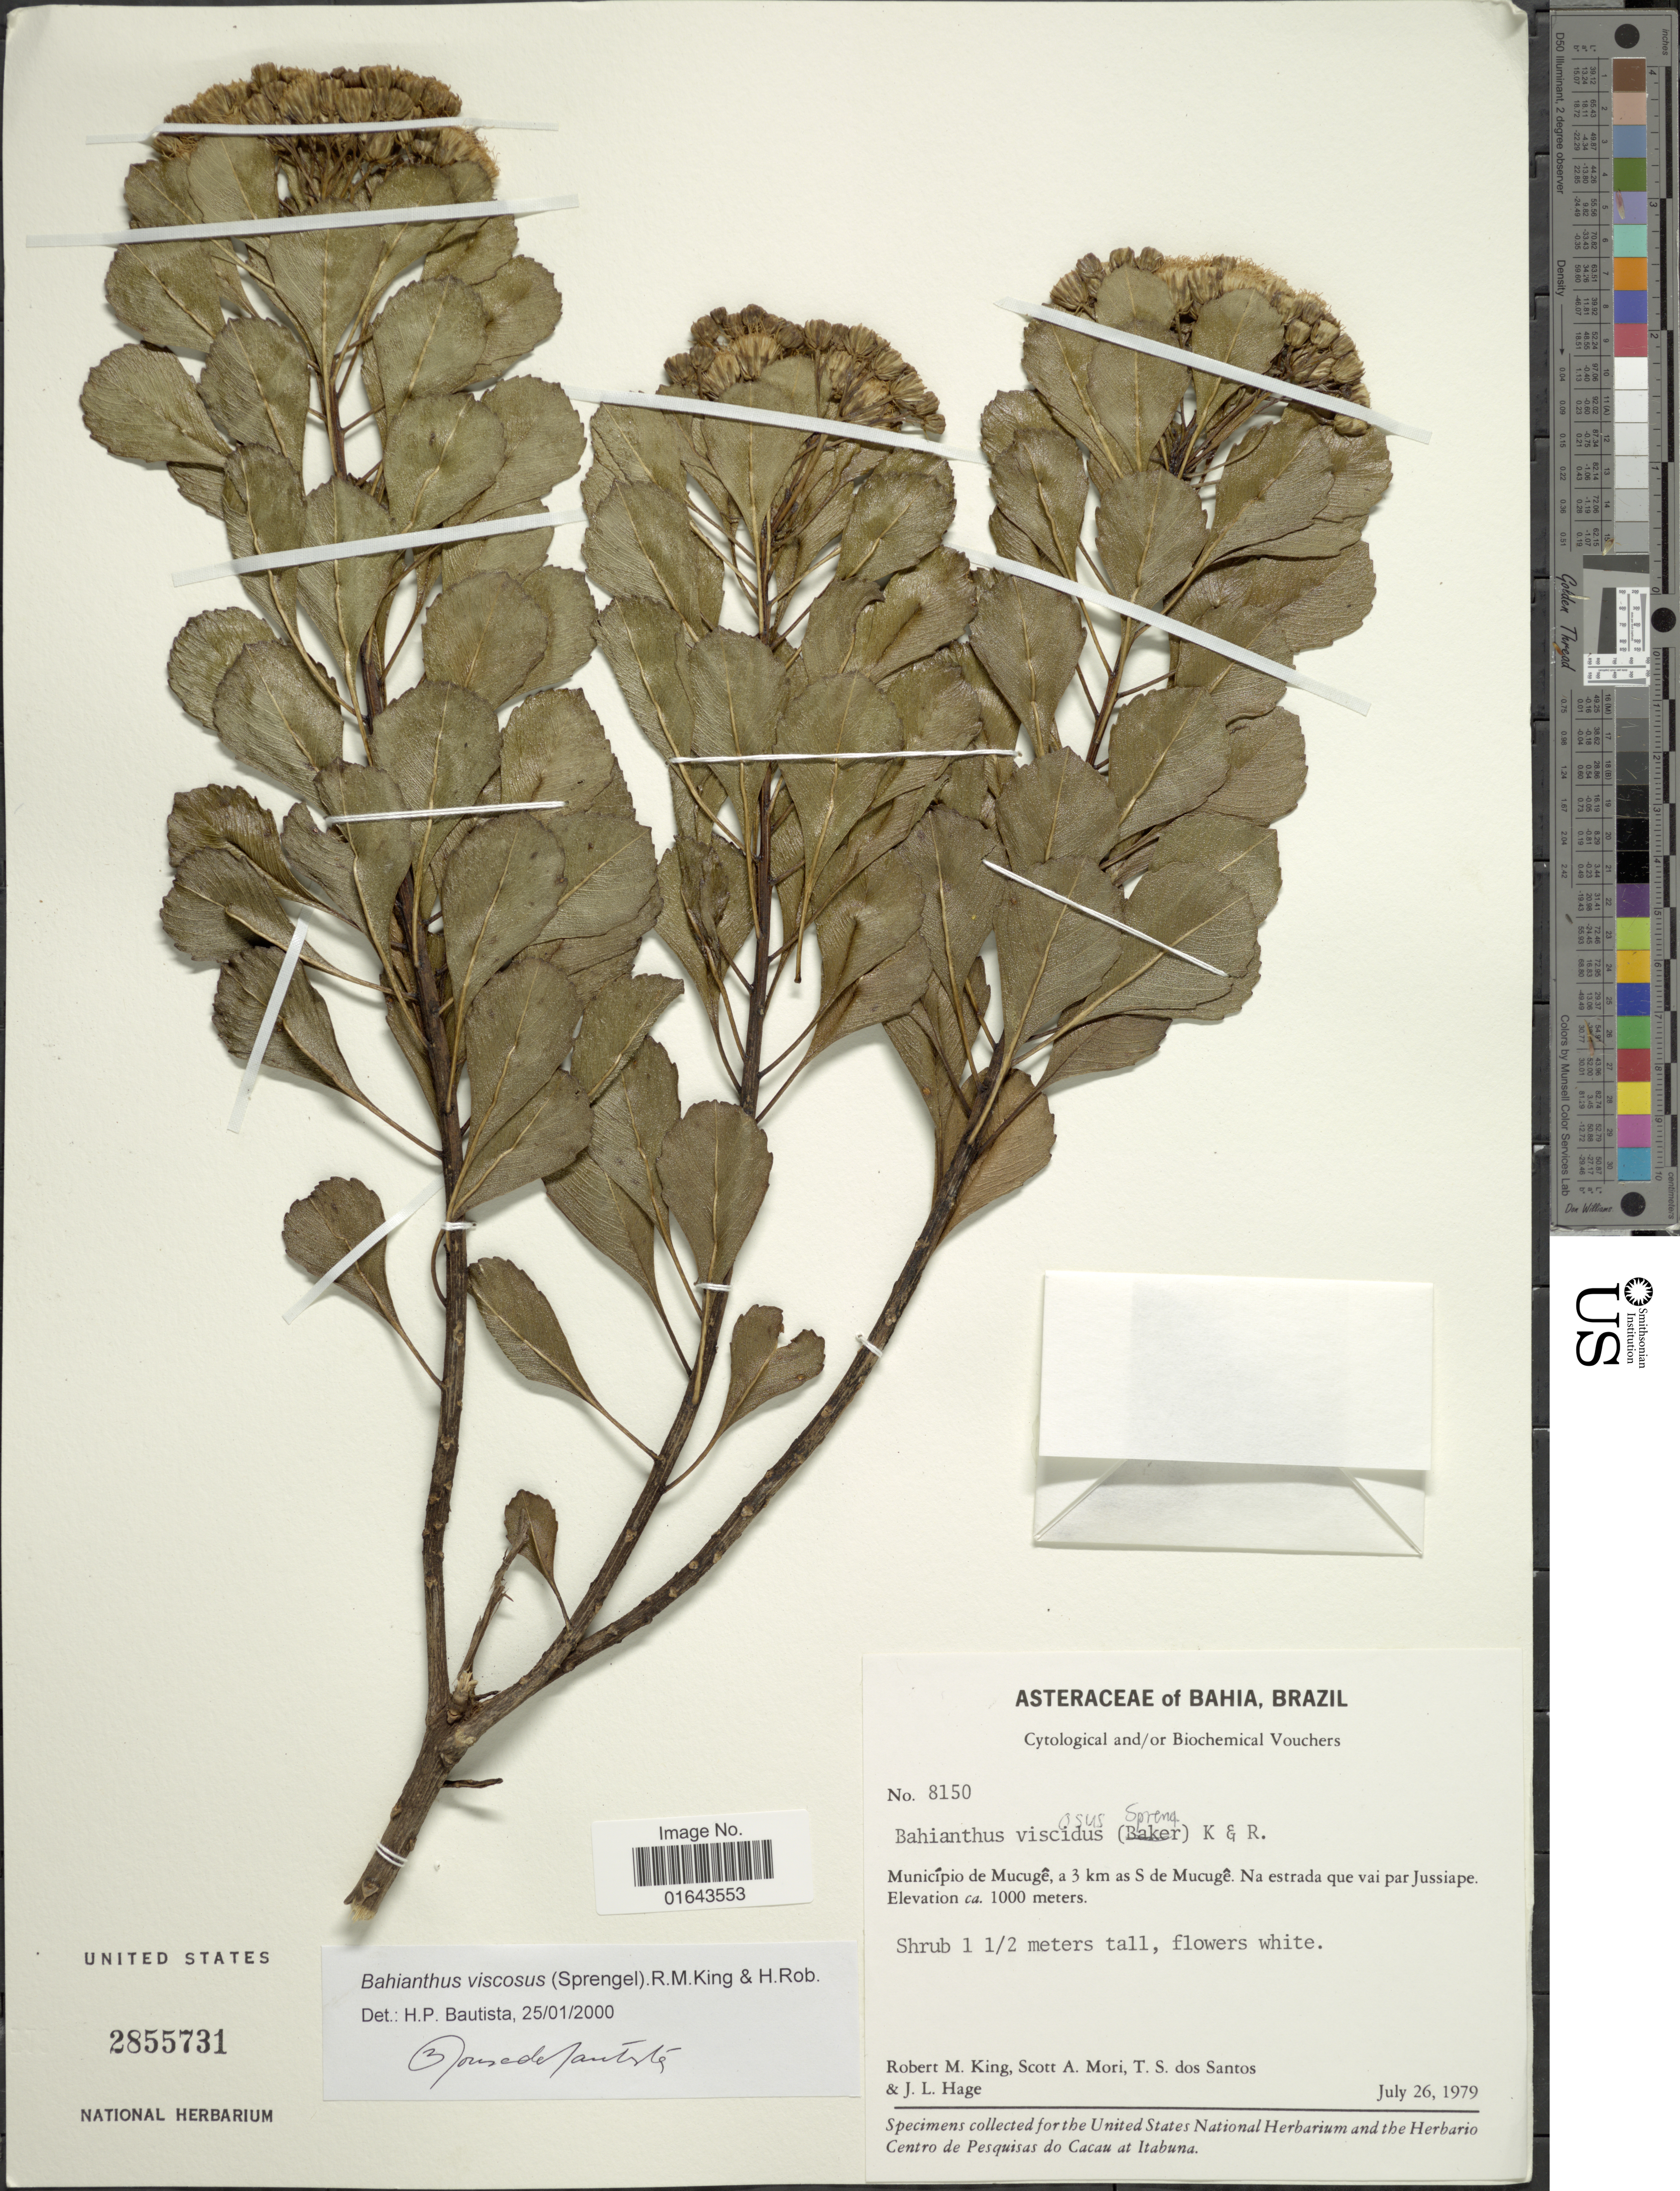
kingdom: Plantae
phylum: Tracheophyta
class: Magnoliopsida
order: Asterales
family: Asteraceae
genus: Bahianthus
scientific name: Bahianthus viscosus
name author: (Spreng.) R.M. King & H. Rob.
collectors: G. T. Prance & O. Huber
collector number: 28392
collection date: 1983-08-31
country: Venezuela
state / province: Bolivar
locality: Estado de Bolívar. Distrito de Piar, Kurun-tepui, 17km E of Canaima. Savanna on plateau of small Tepui on rocky terrain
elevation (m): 1050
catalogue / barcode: US 3018469